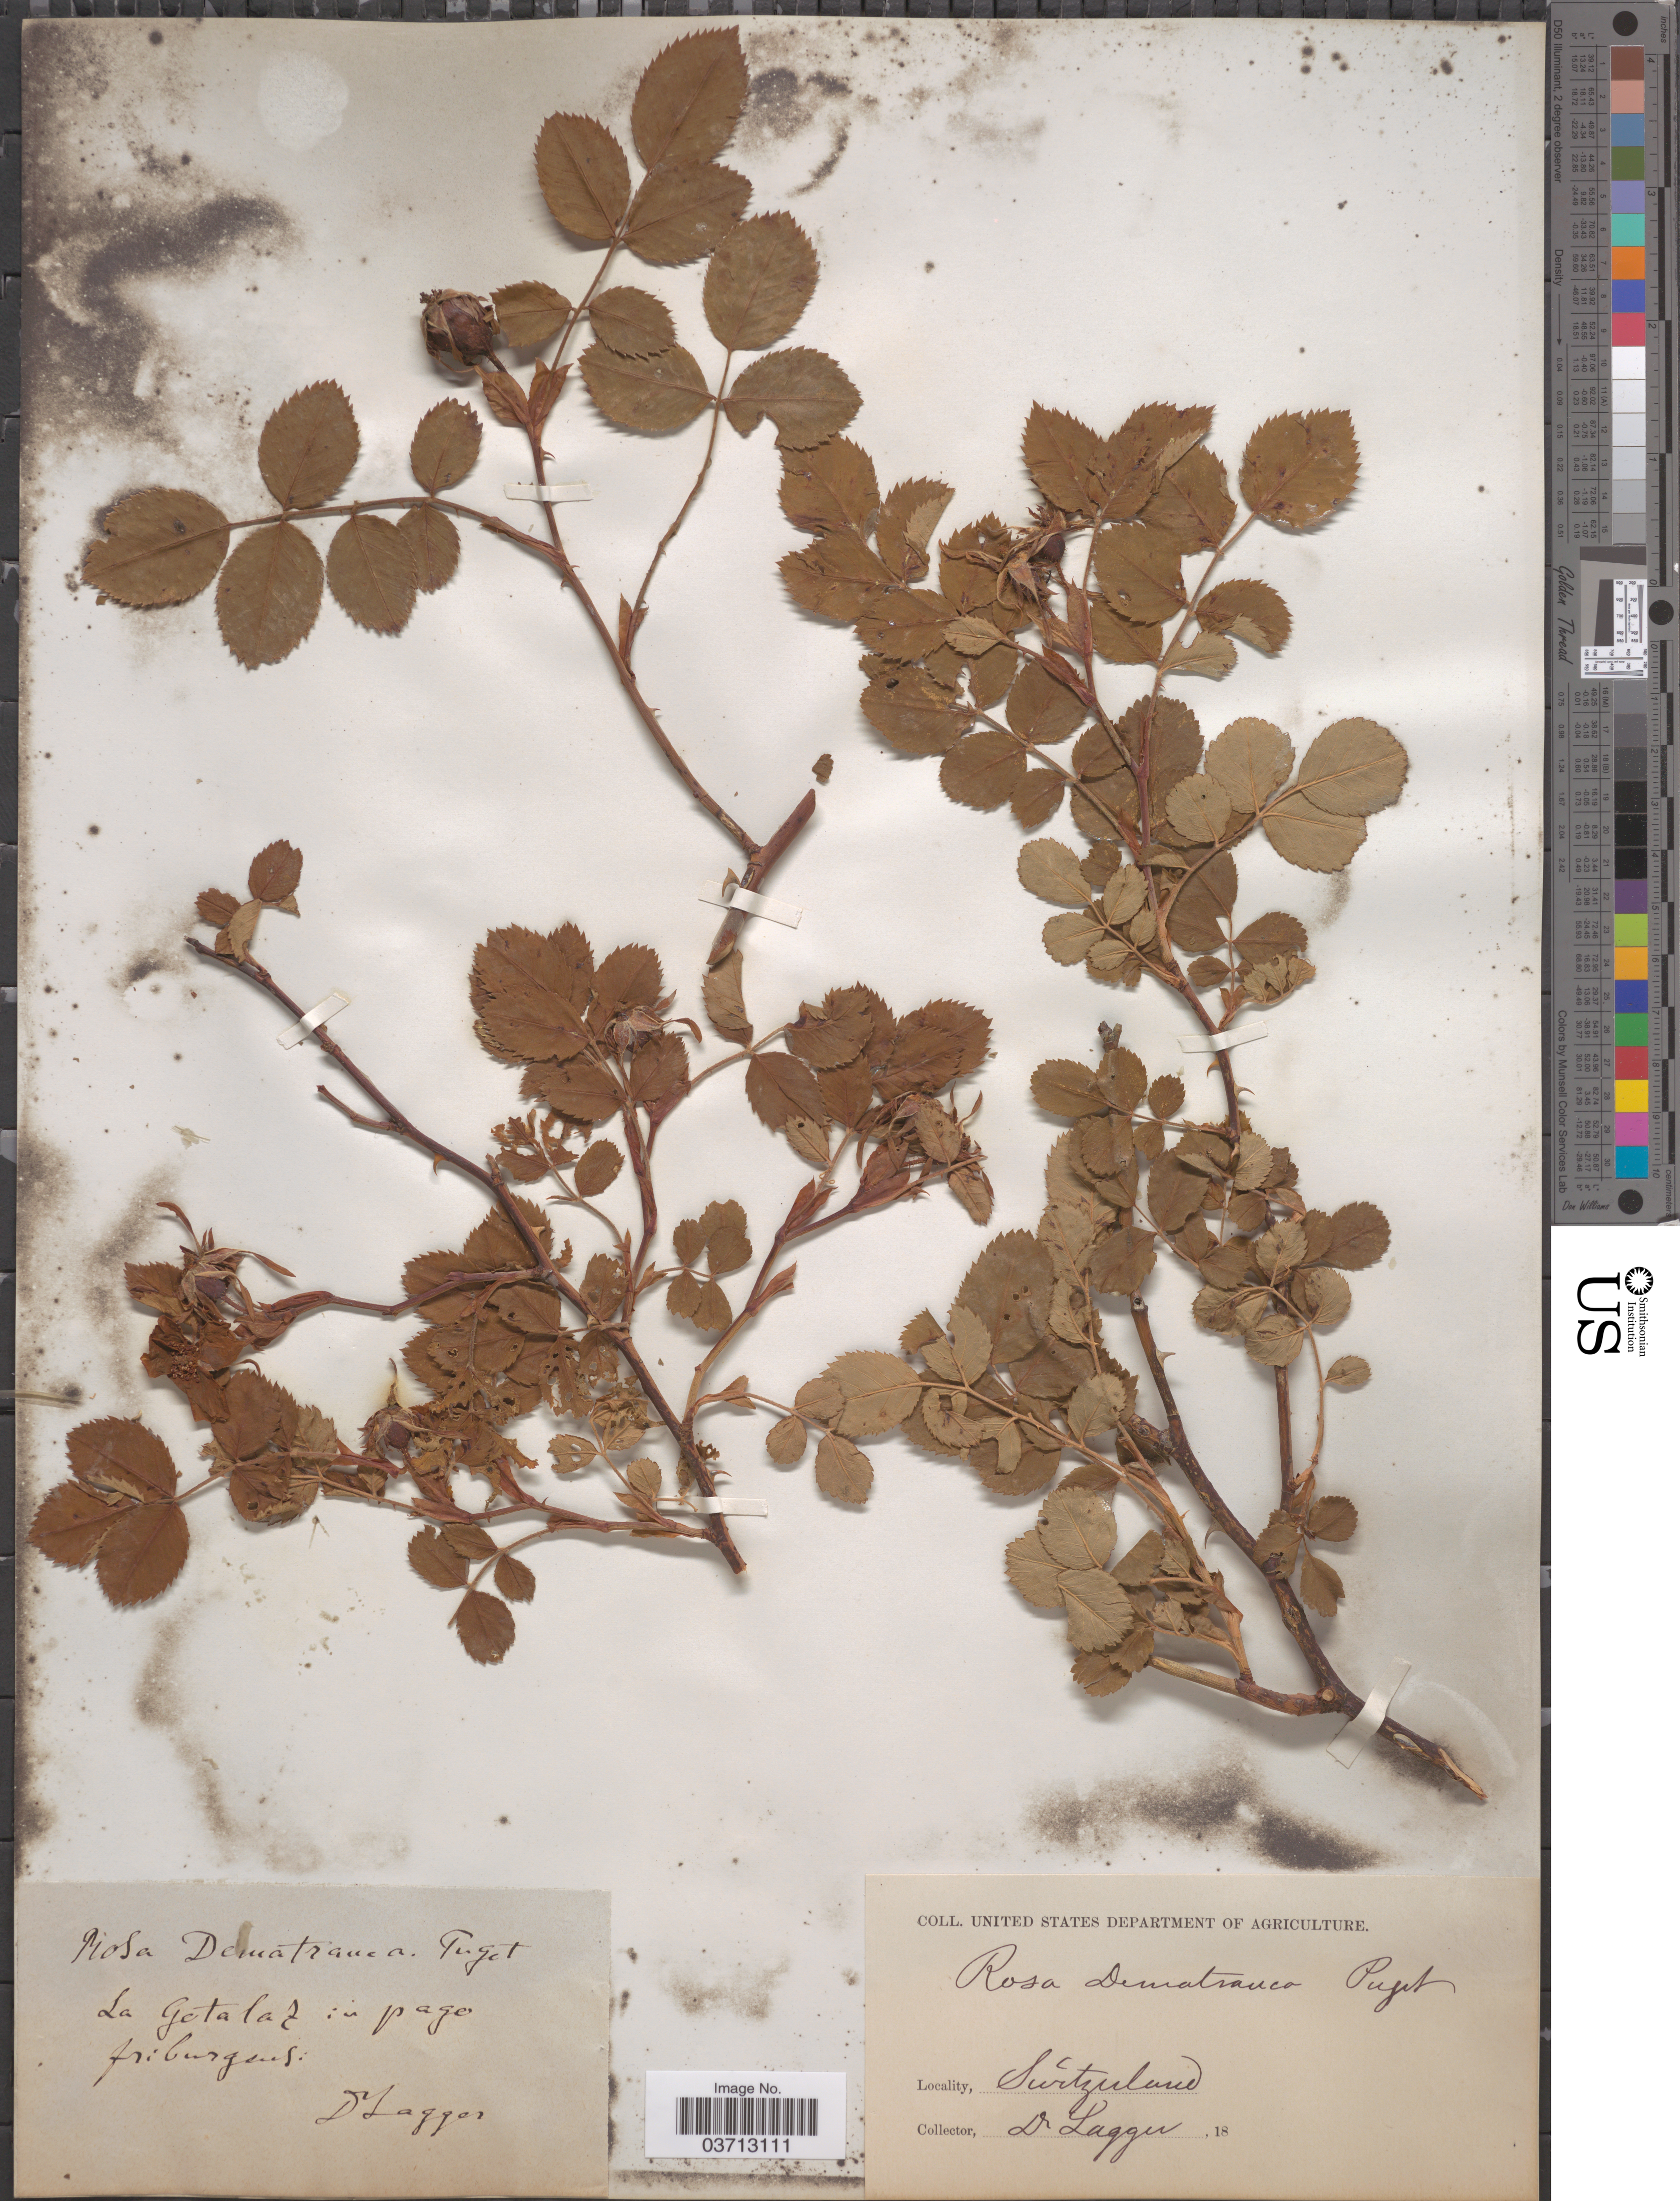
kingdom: Plantae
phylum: Tracheophyta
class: Magnoliopsida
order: Rosales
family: Rosaceae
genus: Rosa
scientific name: Rosa dematranea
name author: Lagger & Puget ex Cottet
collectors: F. J. Lagger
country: Switzerland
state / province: Fribourg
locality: La Gotalaz in pago friburgensi.